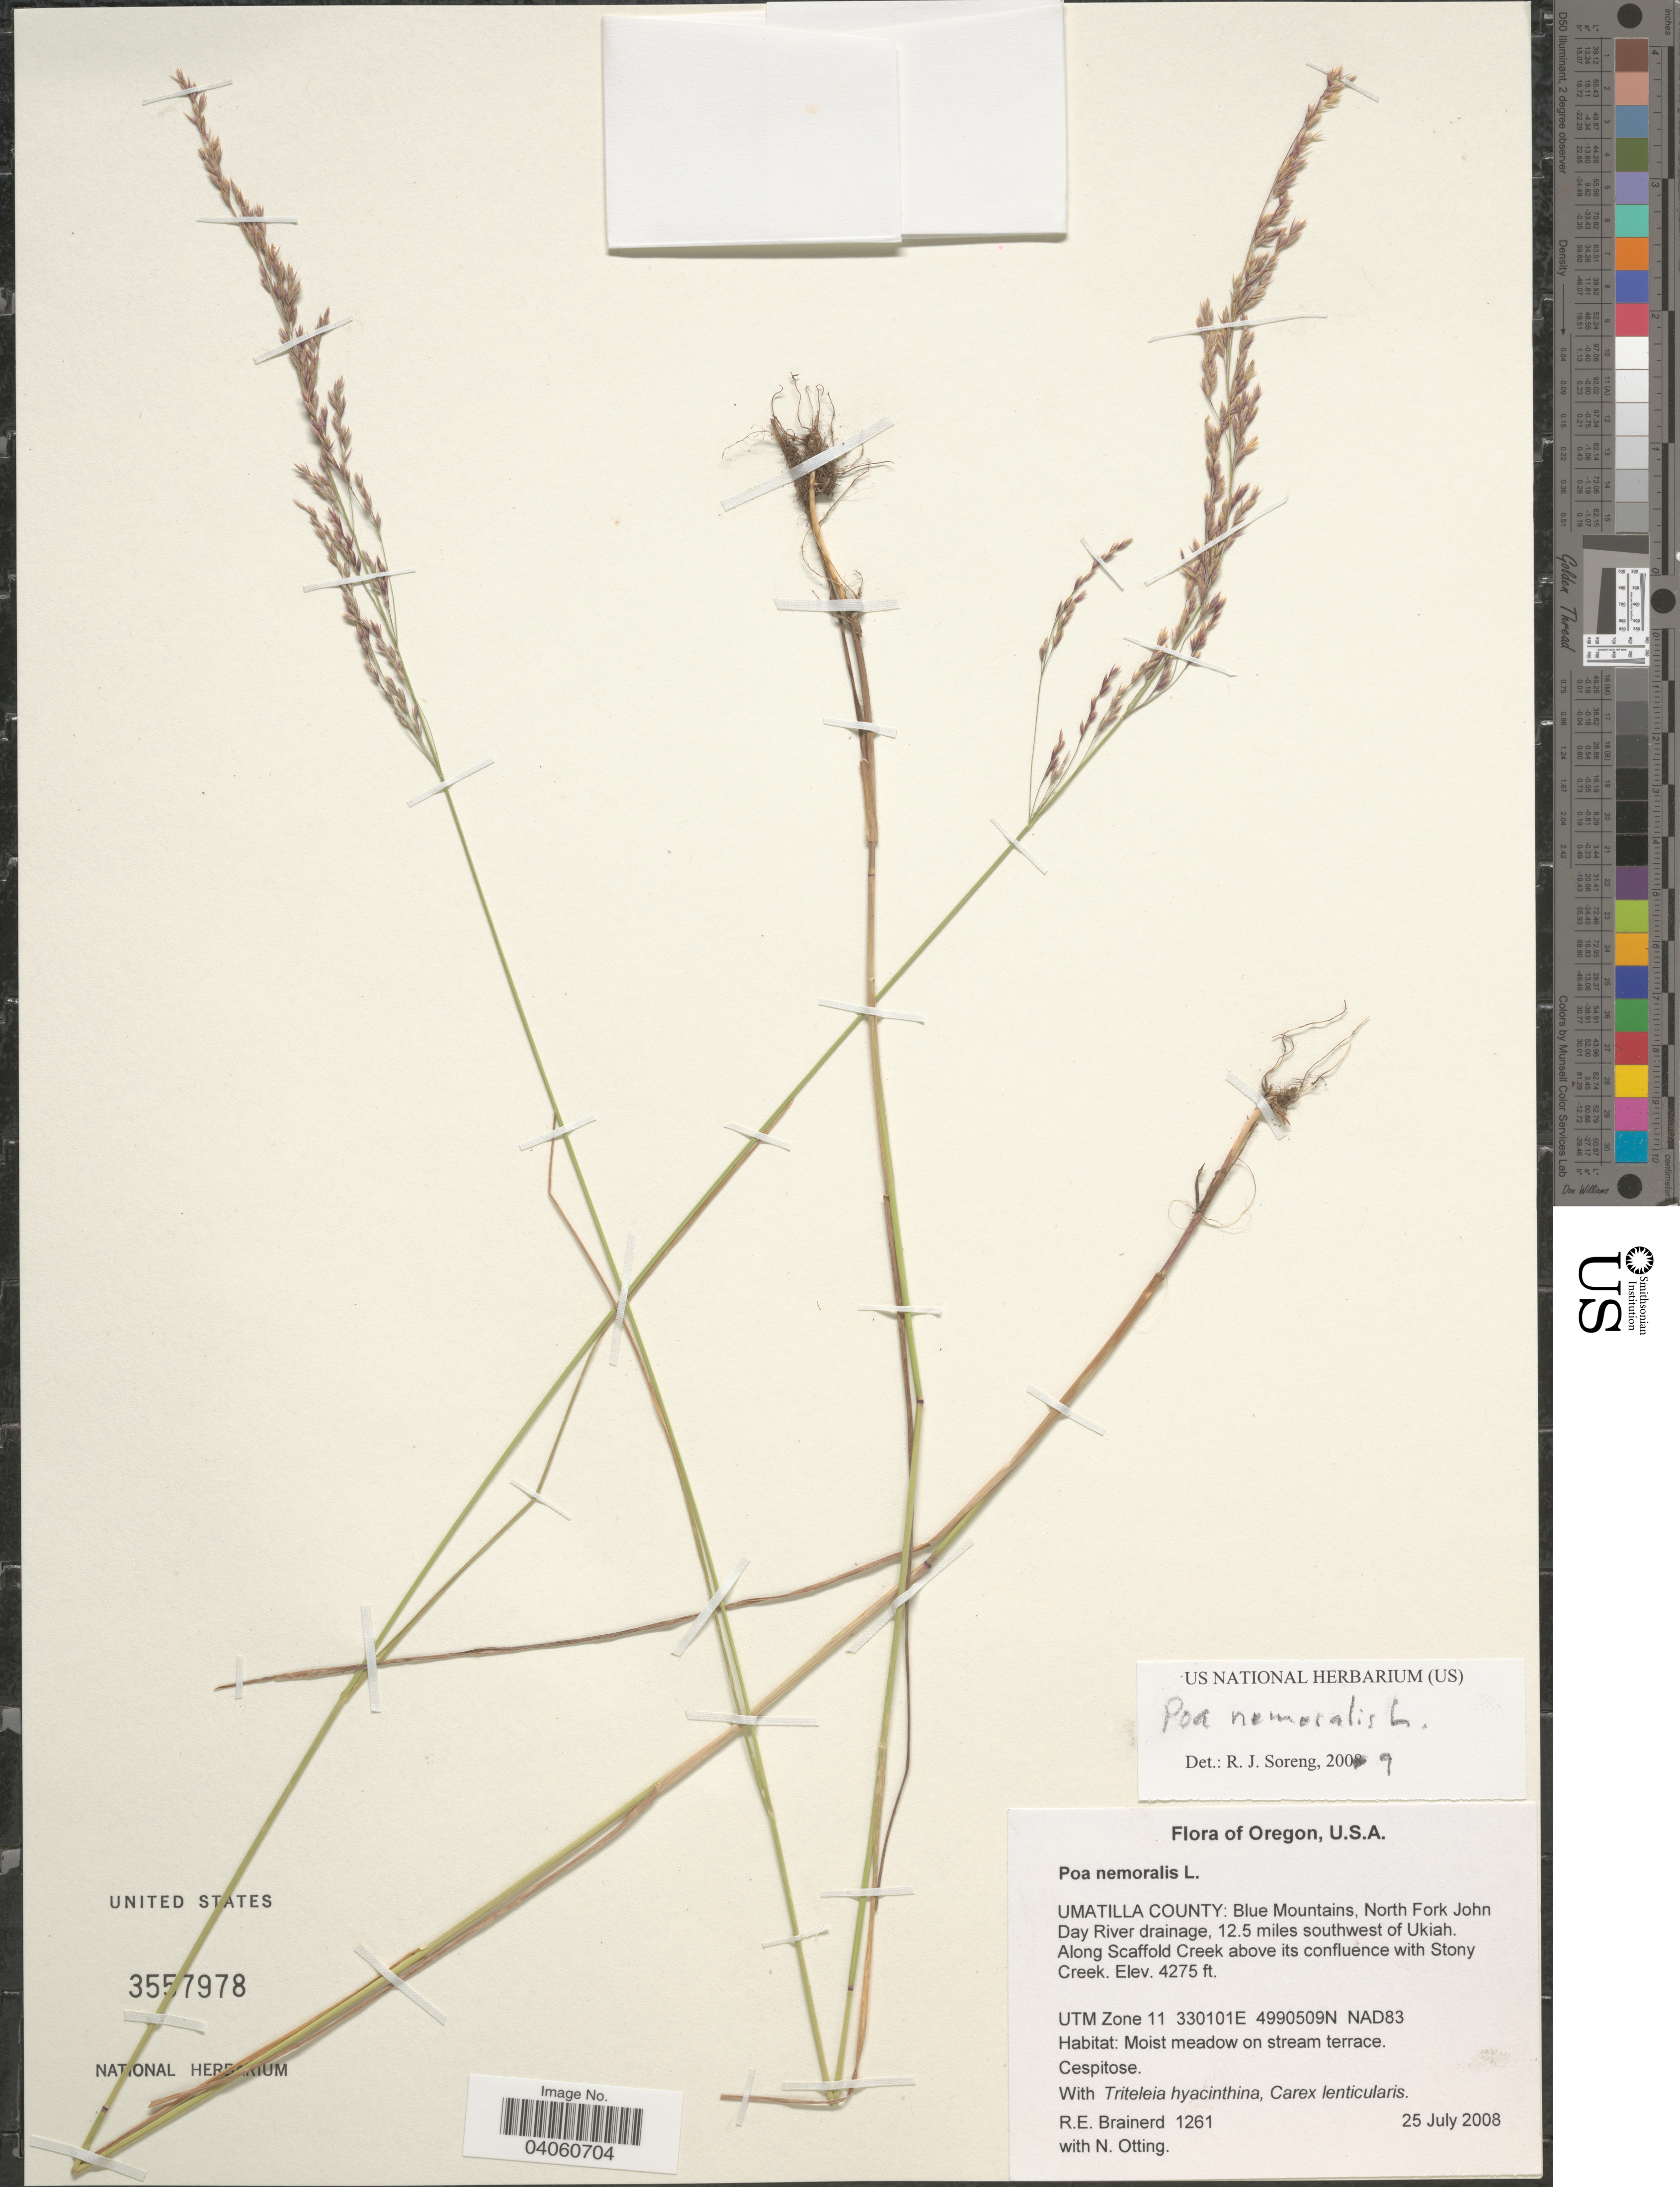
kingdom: Plantae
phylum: Tracheophyta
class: Liliopsida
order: Poales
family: Poaceae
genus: Poa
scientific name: Poa nemoralis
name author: L.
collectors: R. Brainerd & N. Otting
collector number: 1261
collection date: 2008-07-25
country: United States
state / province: Oregon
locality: Umatilla County: Blue Mountains, North Fork John Day River drainage, 12.5 miles southwest of Ukiah. Along Scaffold Creek above its confluence with Stony Creek. UTM Zone 11. NAD83.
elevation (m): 1303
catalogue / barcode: US 3557978